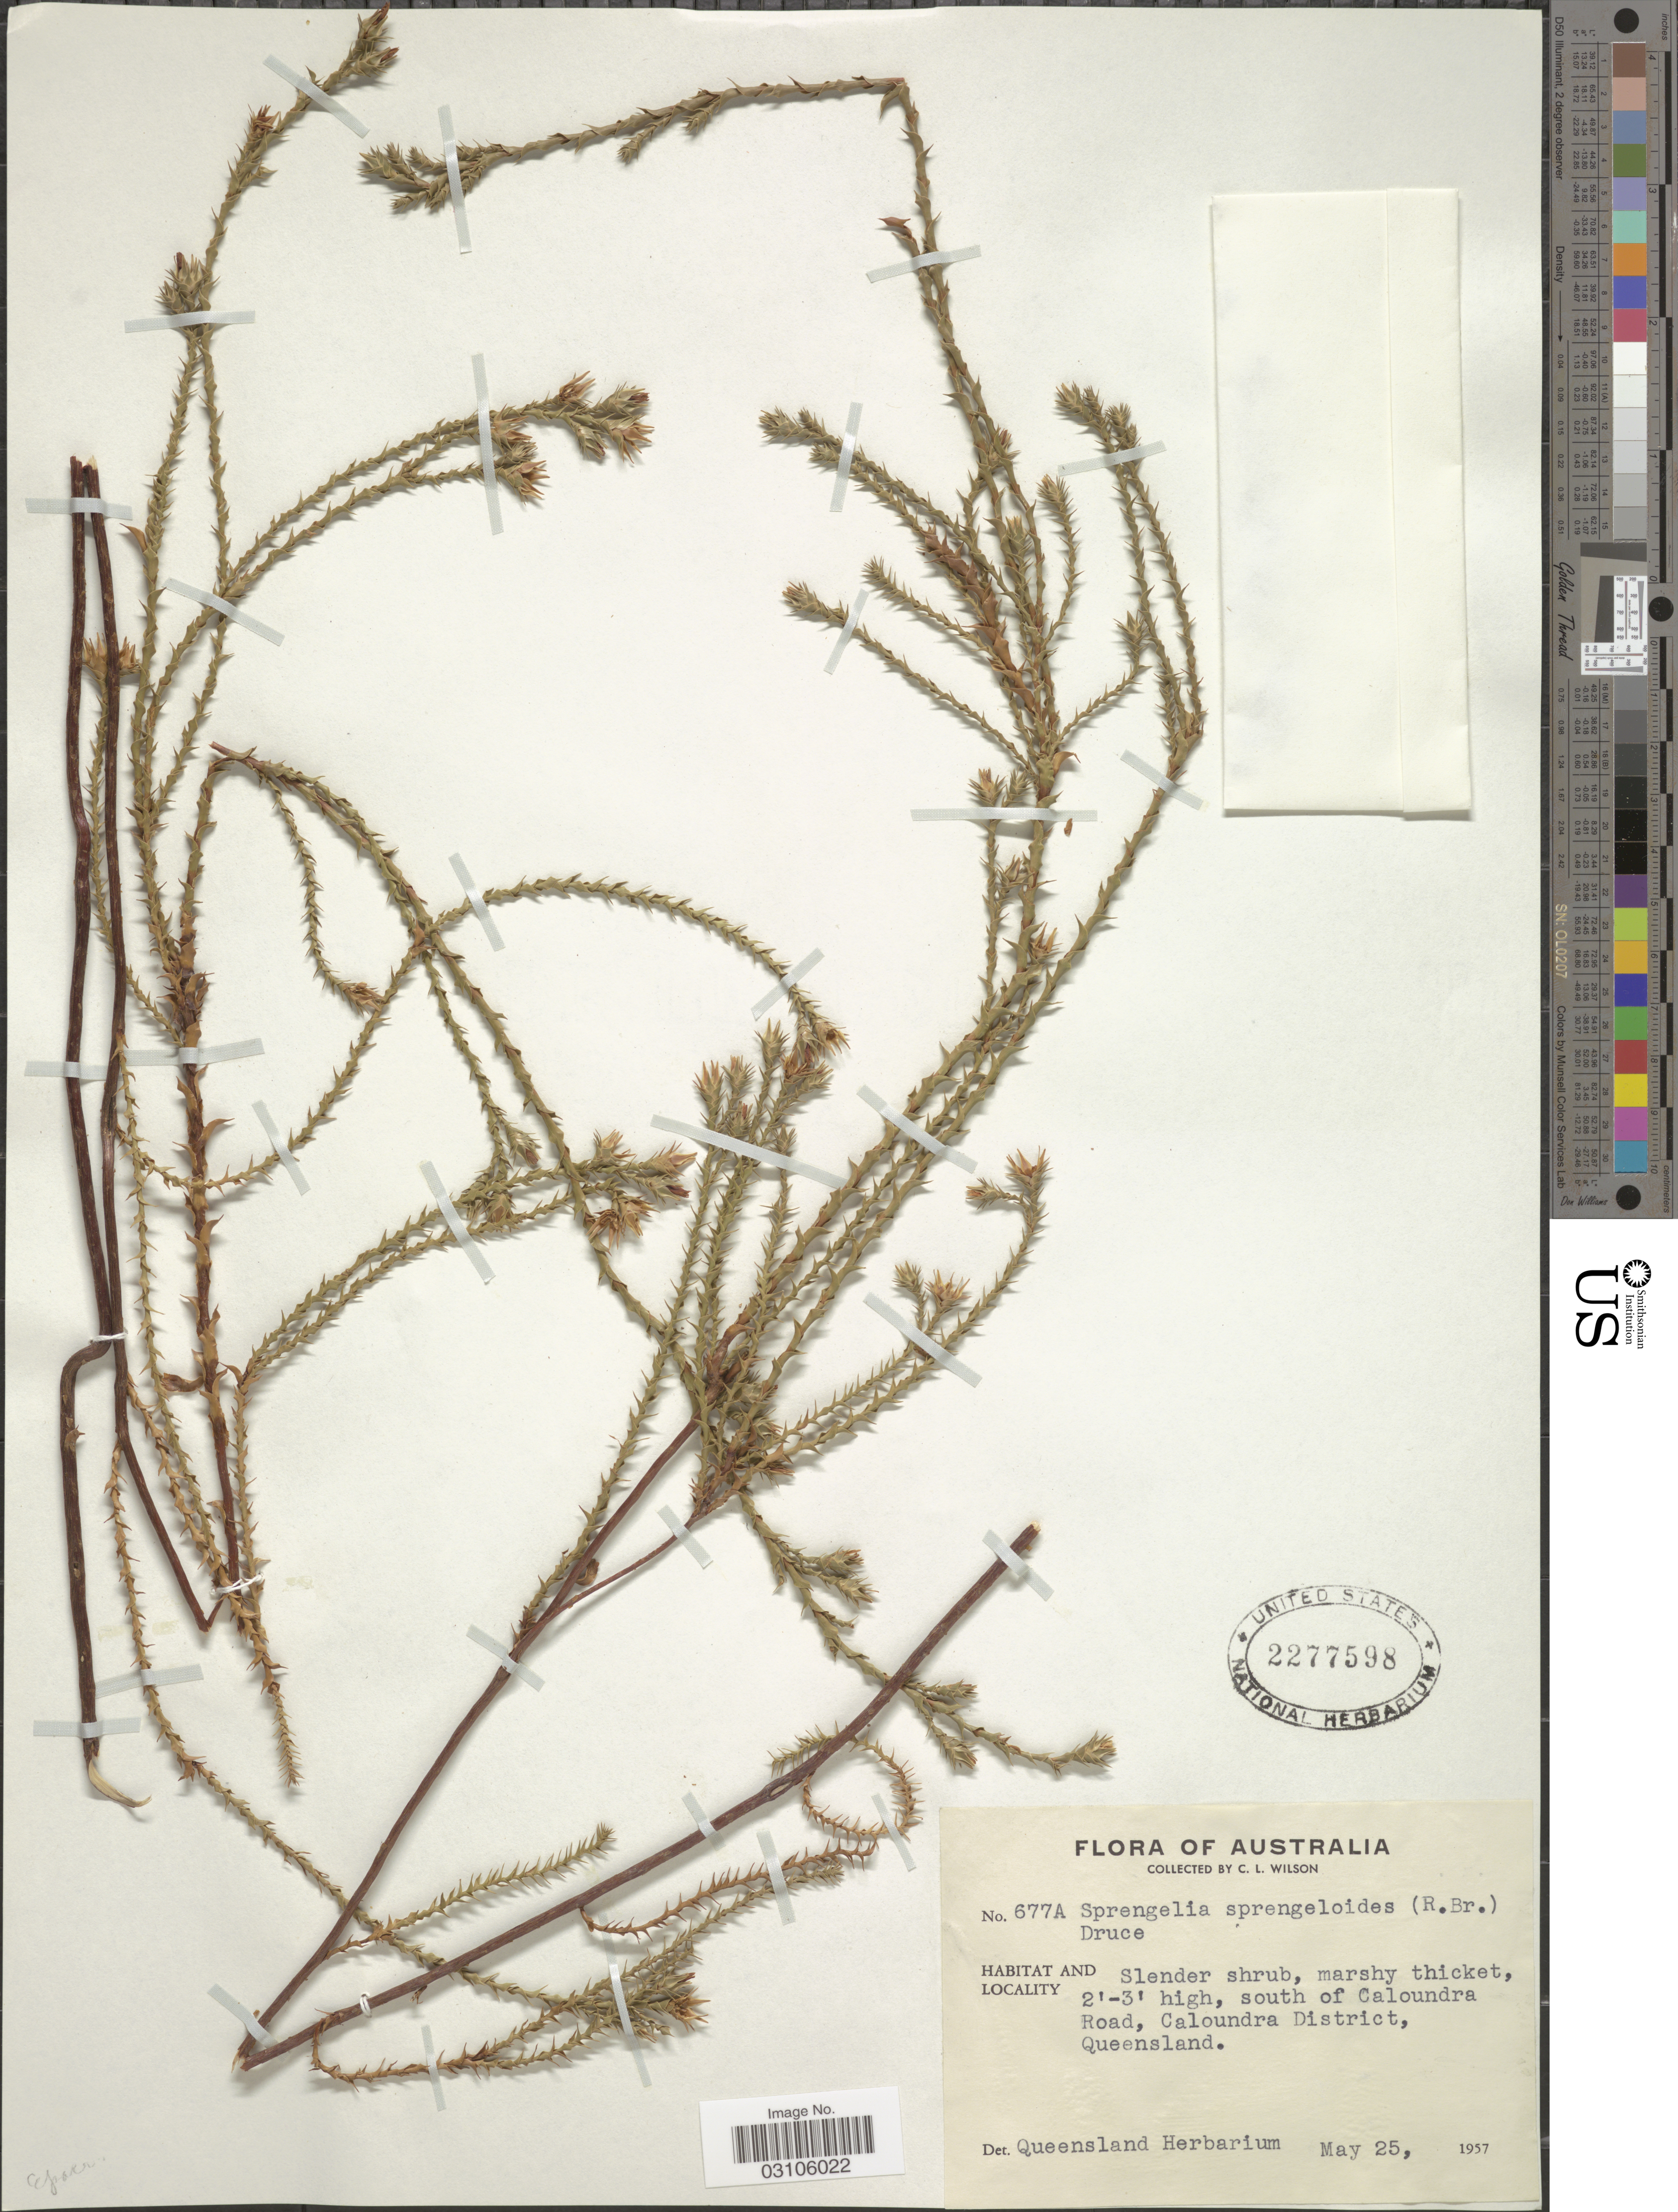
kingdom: Plantae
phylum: Tracheophyta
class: Magnoliopsida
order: Ericales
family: Ericaceae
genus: Sprengelia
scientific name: Sprengelia sprengelioides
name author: Druce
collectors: C. L. Wilson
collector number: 677A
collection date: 1957-05-25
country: Australia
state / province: Queensland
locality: South of Caloundra Road, Caloundra District.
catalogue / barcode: US 2277598